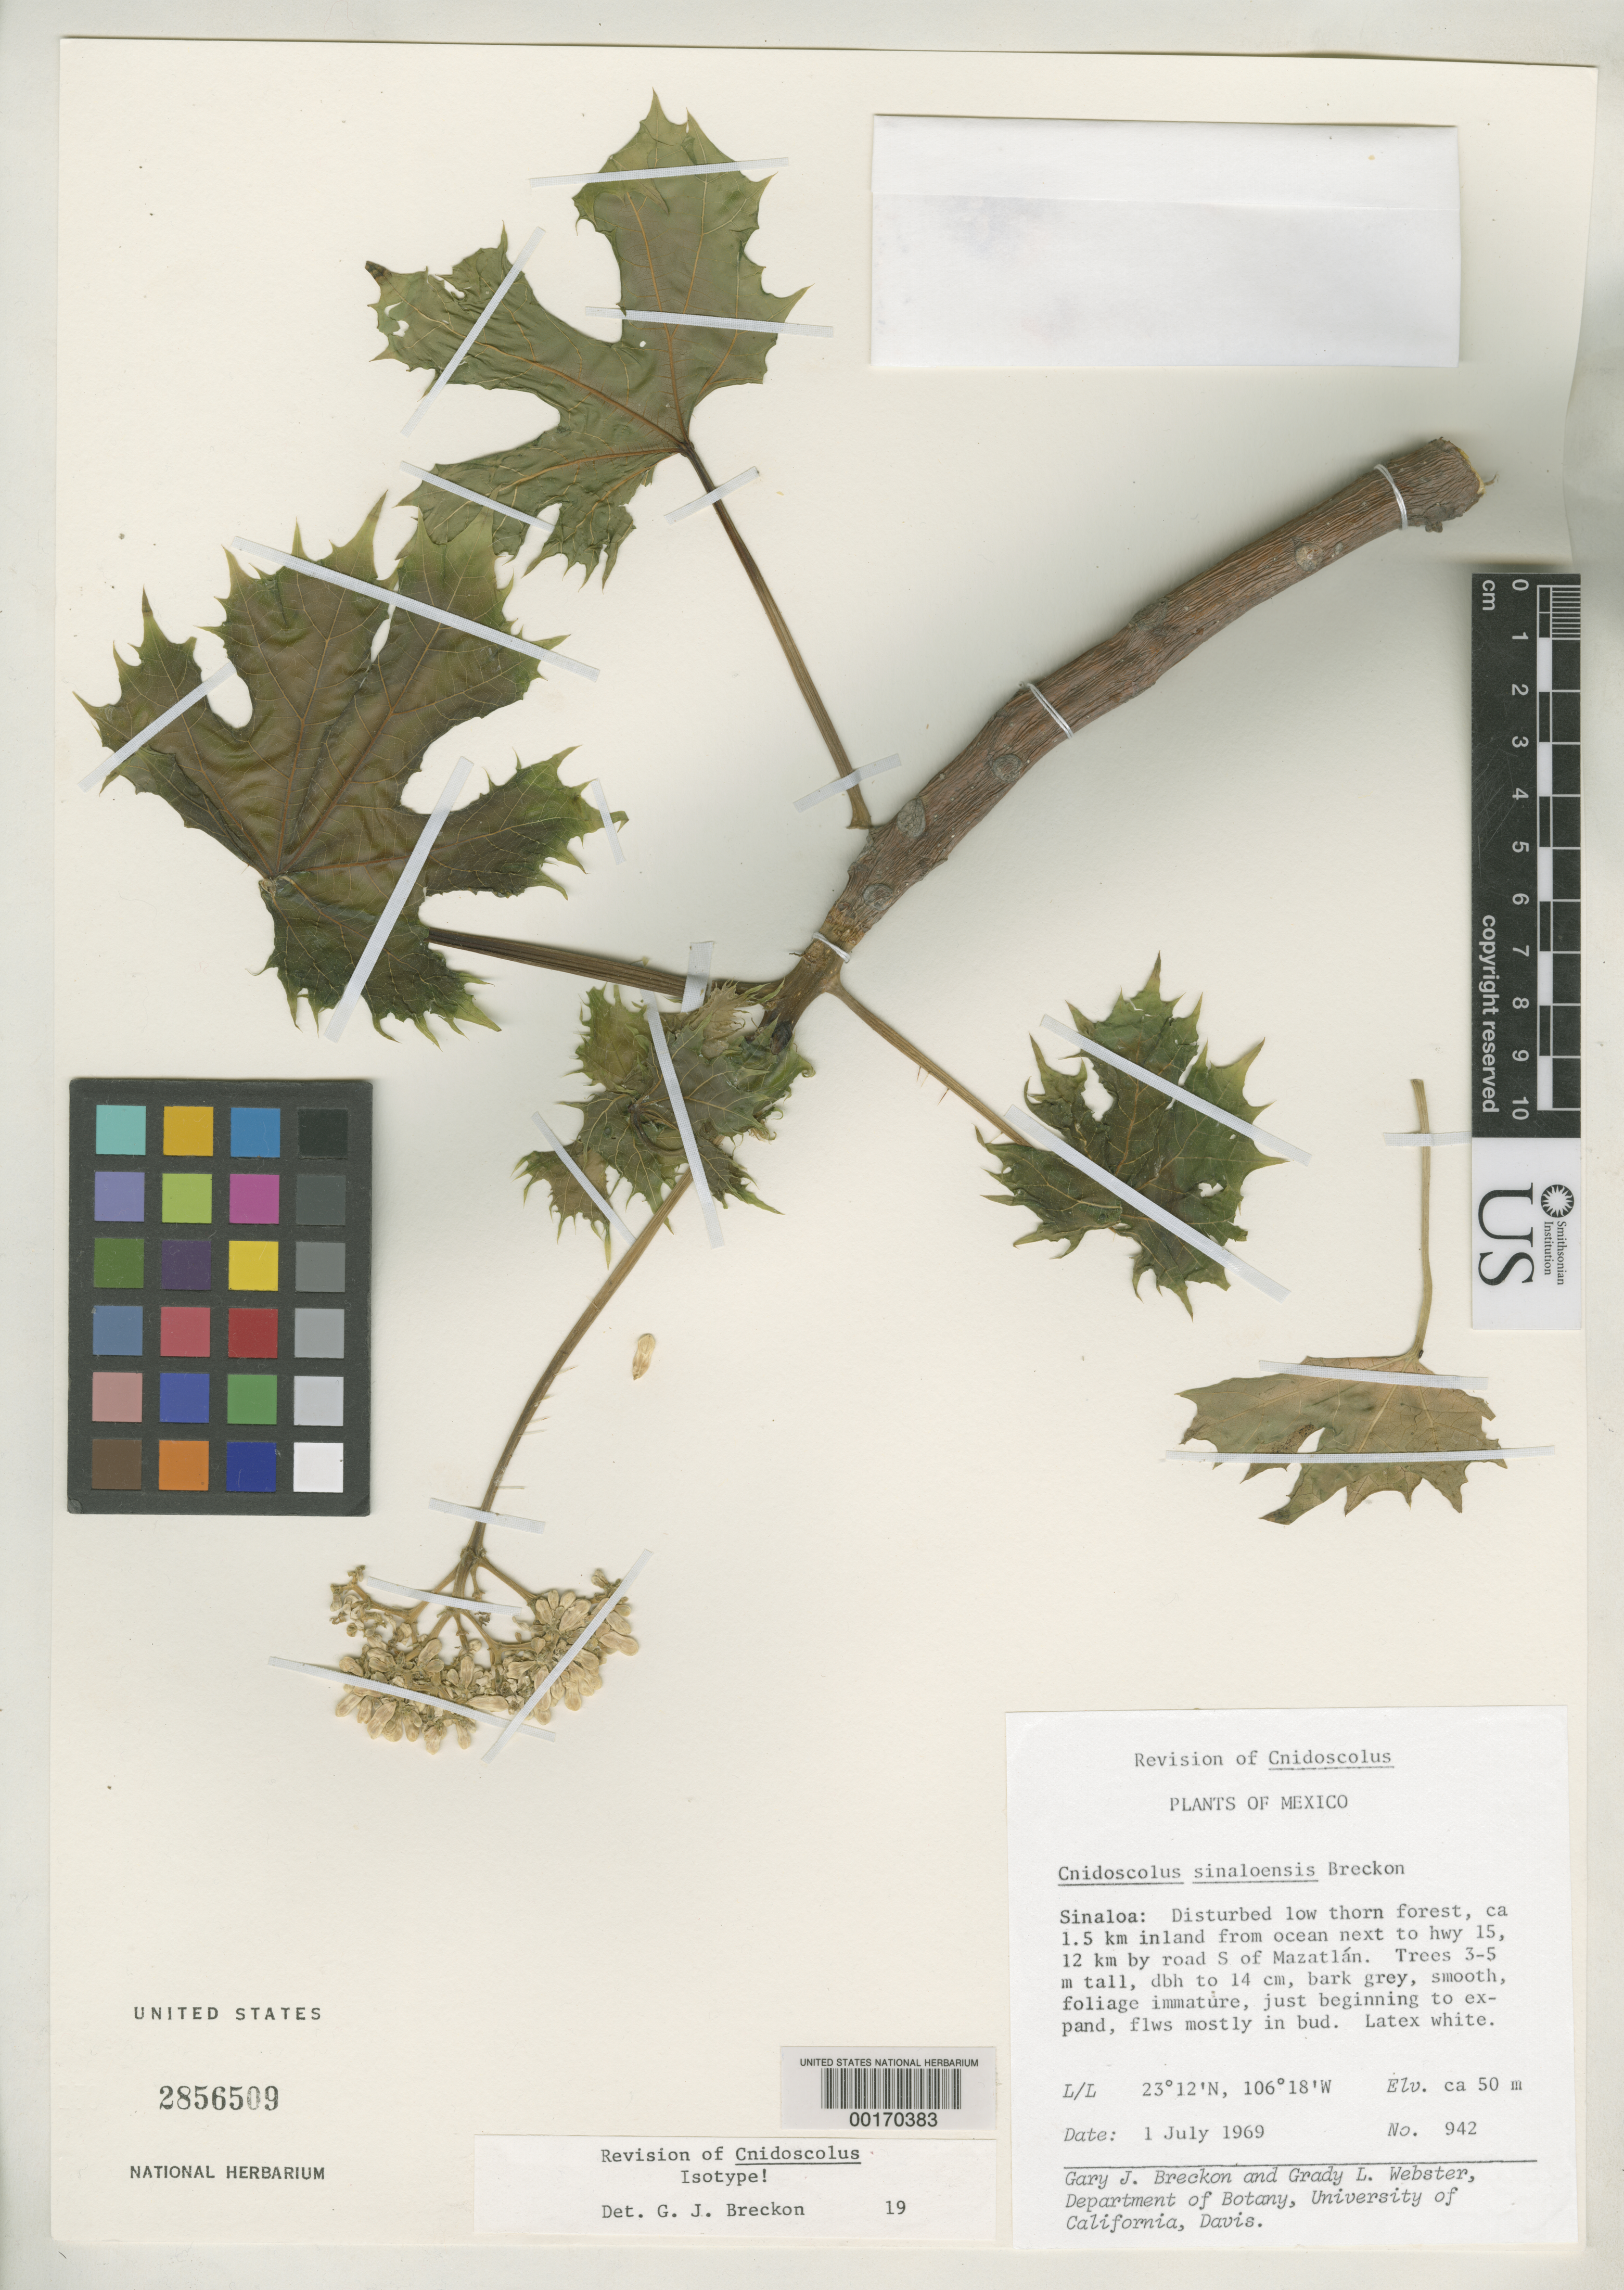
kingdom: Plantae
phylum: Tracheophyta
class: Magnoliopsida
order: Malpighiales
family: Euphorbiaceae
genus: Cnidoscolus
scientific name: Cnidoscolus sinaloensis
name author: Breckon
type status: Isotype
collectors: G. J. Breckon & G. L. Webster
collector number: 942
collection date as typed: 01 Jul 1969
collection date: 1969-07-01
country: Mexico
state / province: Sinaloa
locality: Ca. 1.5 km inland from ocean next to hwy 15, 12 km by road S of Mazatlán.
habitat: Disturbed low thorn forest.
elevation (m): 50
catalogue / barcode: US 2856509